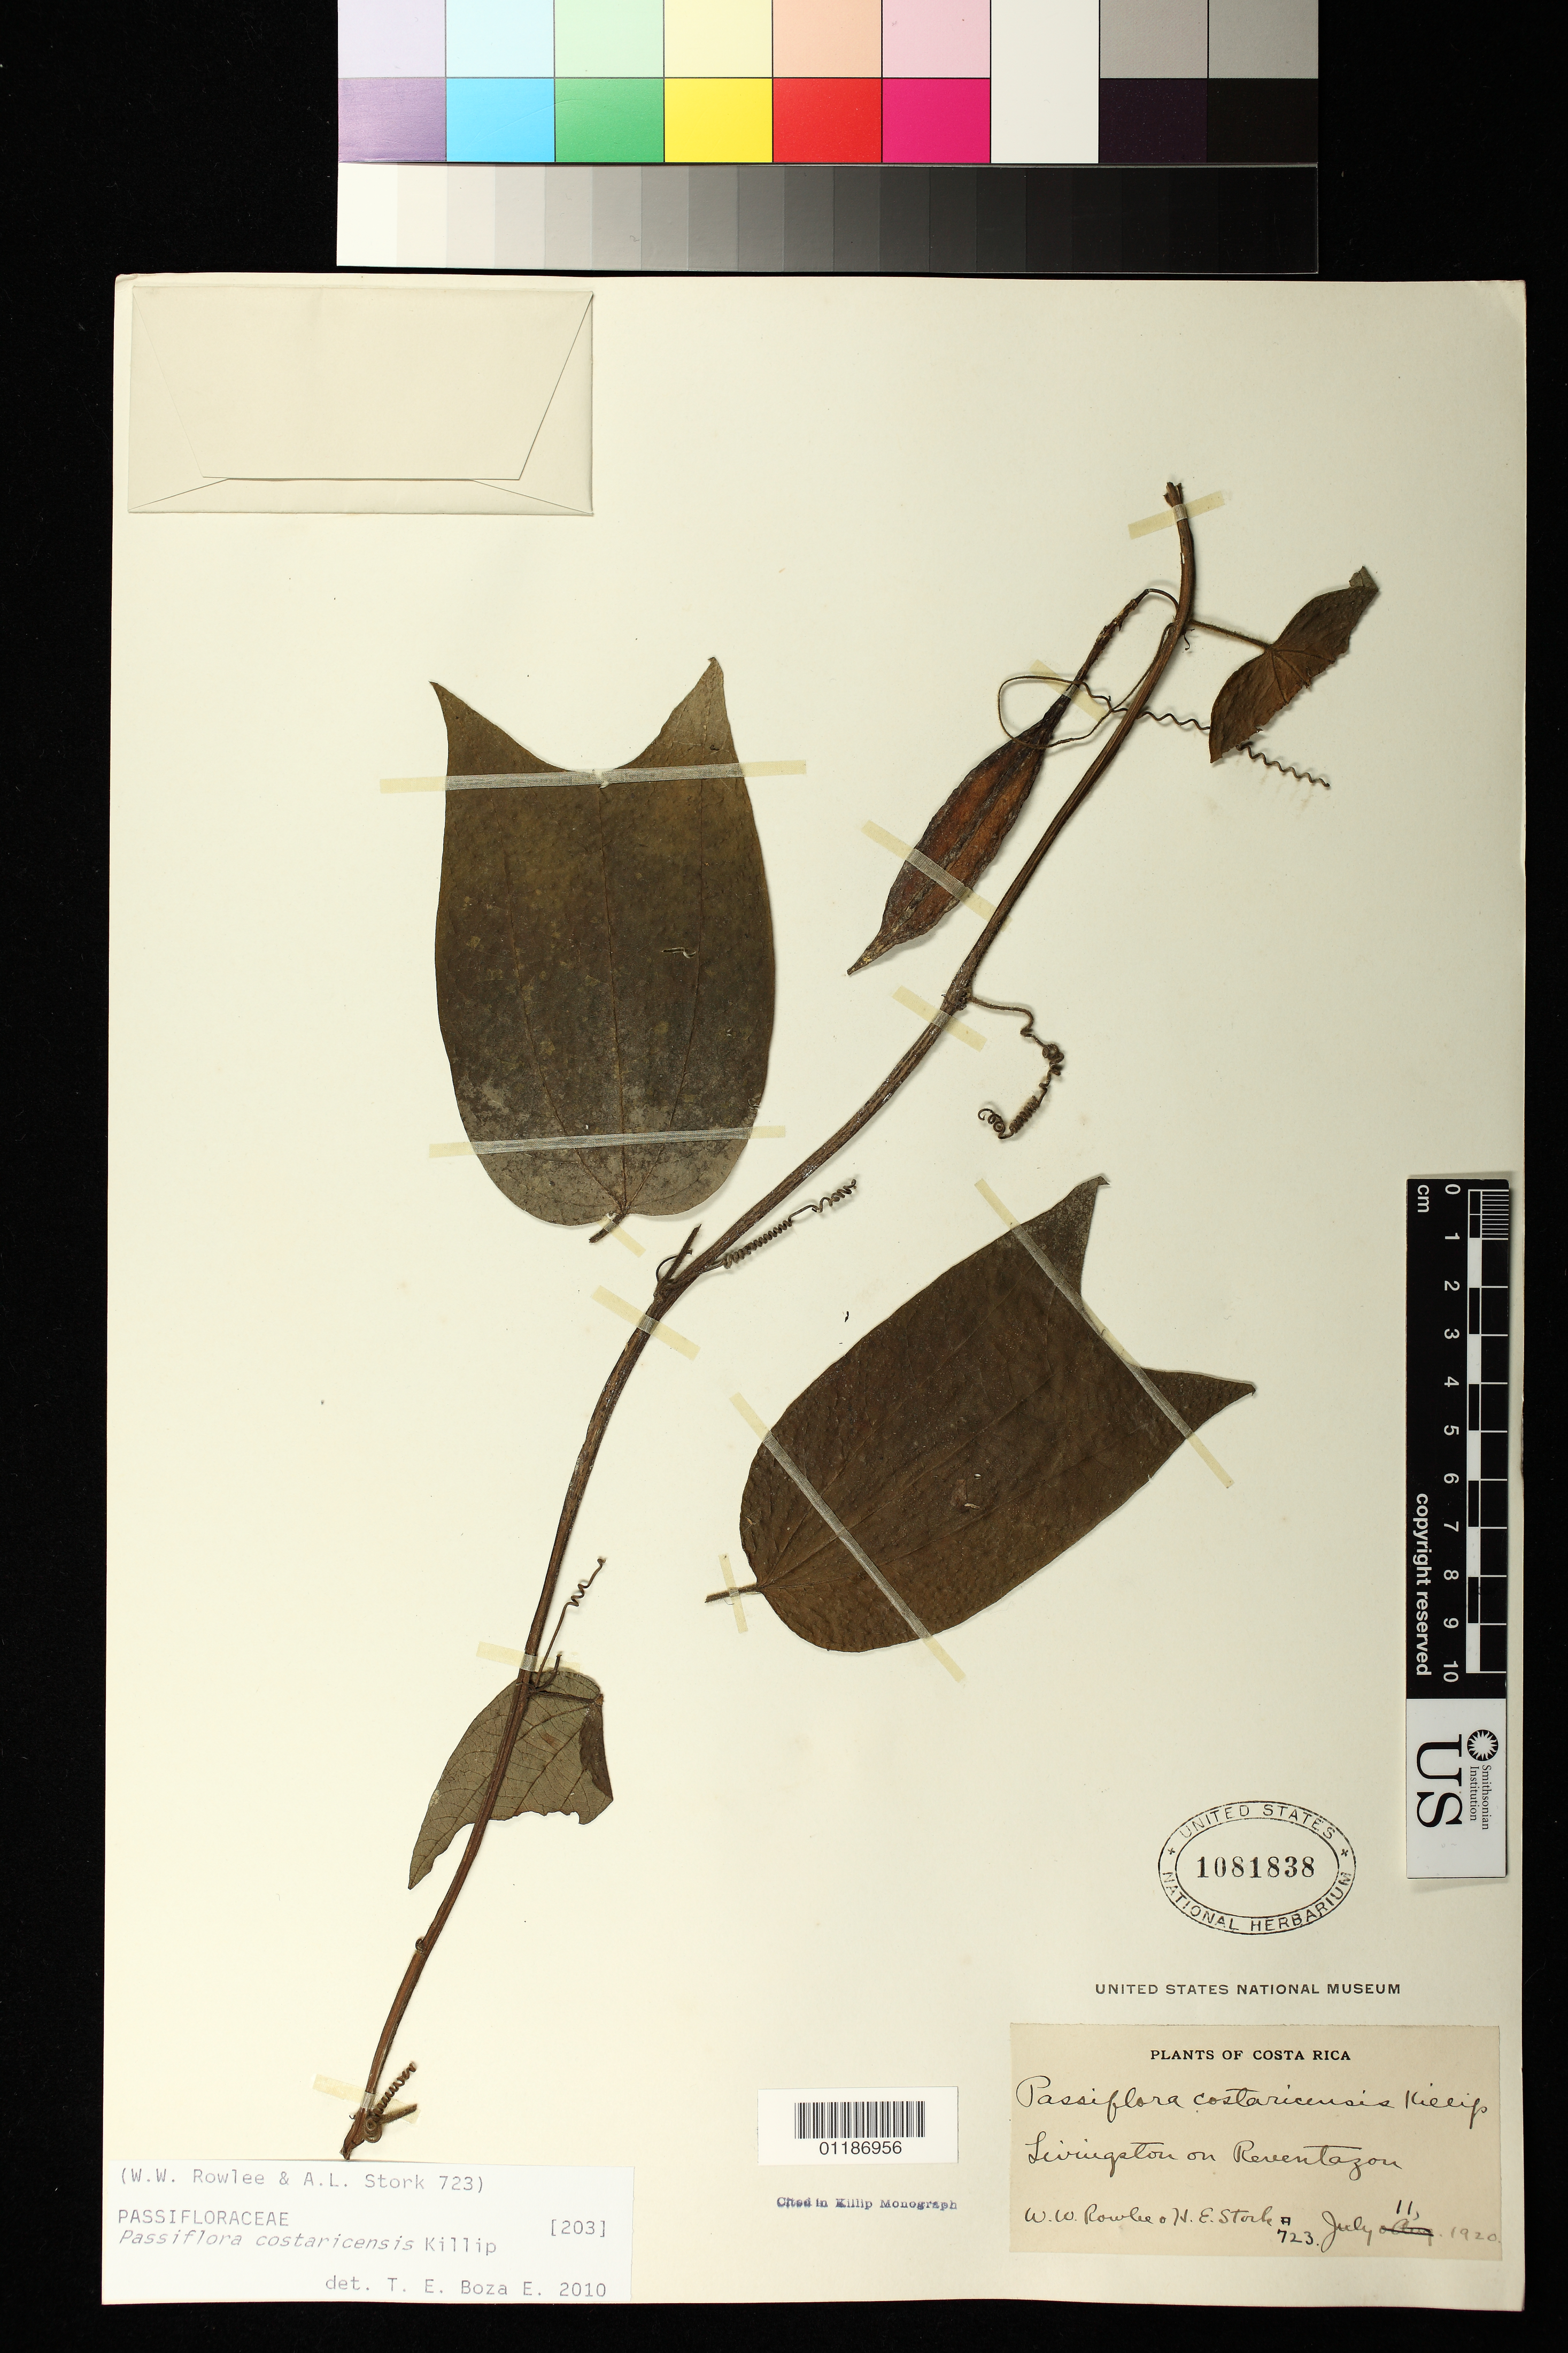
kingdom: Plantae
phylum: Tracheophyta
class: Magnoliopsida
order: Malpighiales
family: Passifloraceae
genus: Passiflora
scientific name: Passiflora costaricensis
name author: Killip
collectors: W. W. Rowlee & H. E. Stork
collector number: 723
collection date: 1920-07-11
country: Costa Rica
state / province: Limón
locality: Livingston on [Rio] Reventazon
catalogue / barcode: US 1081838